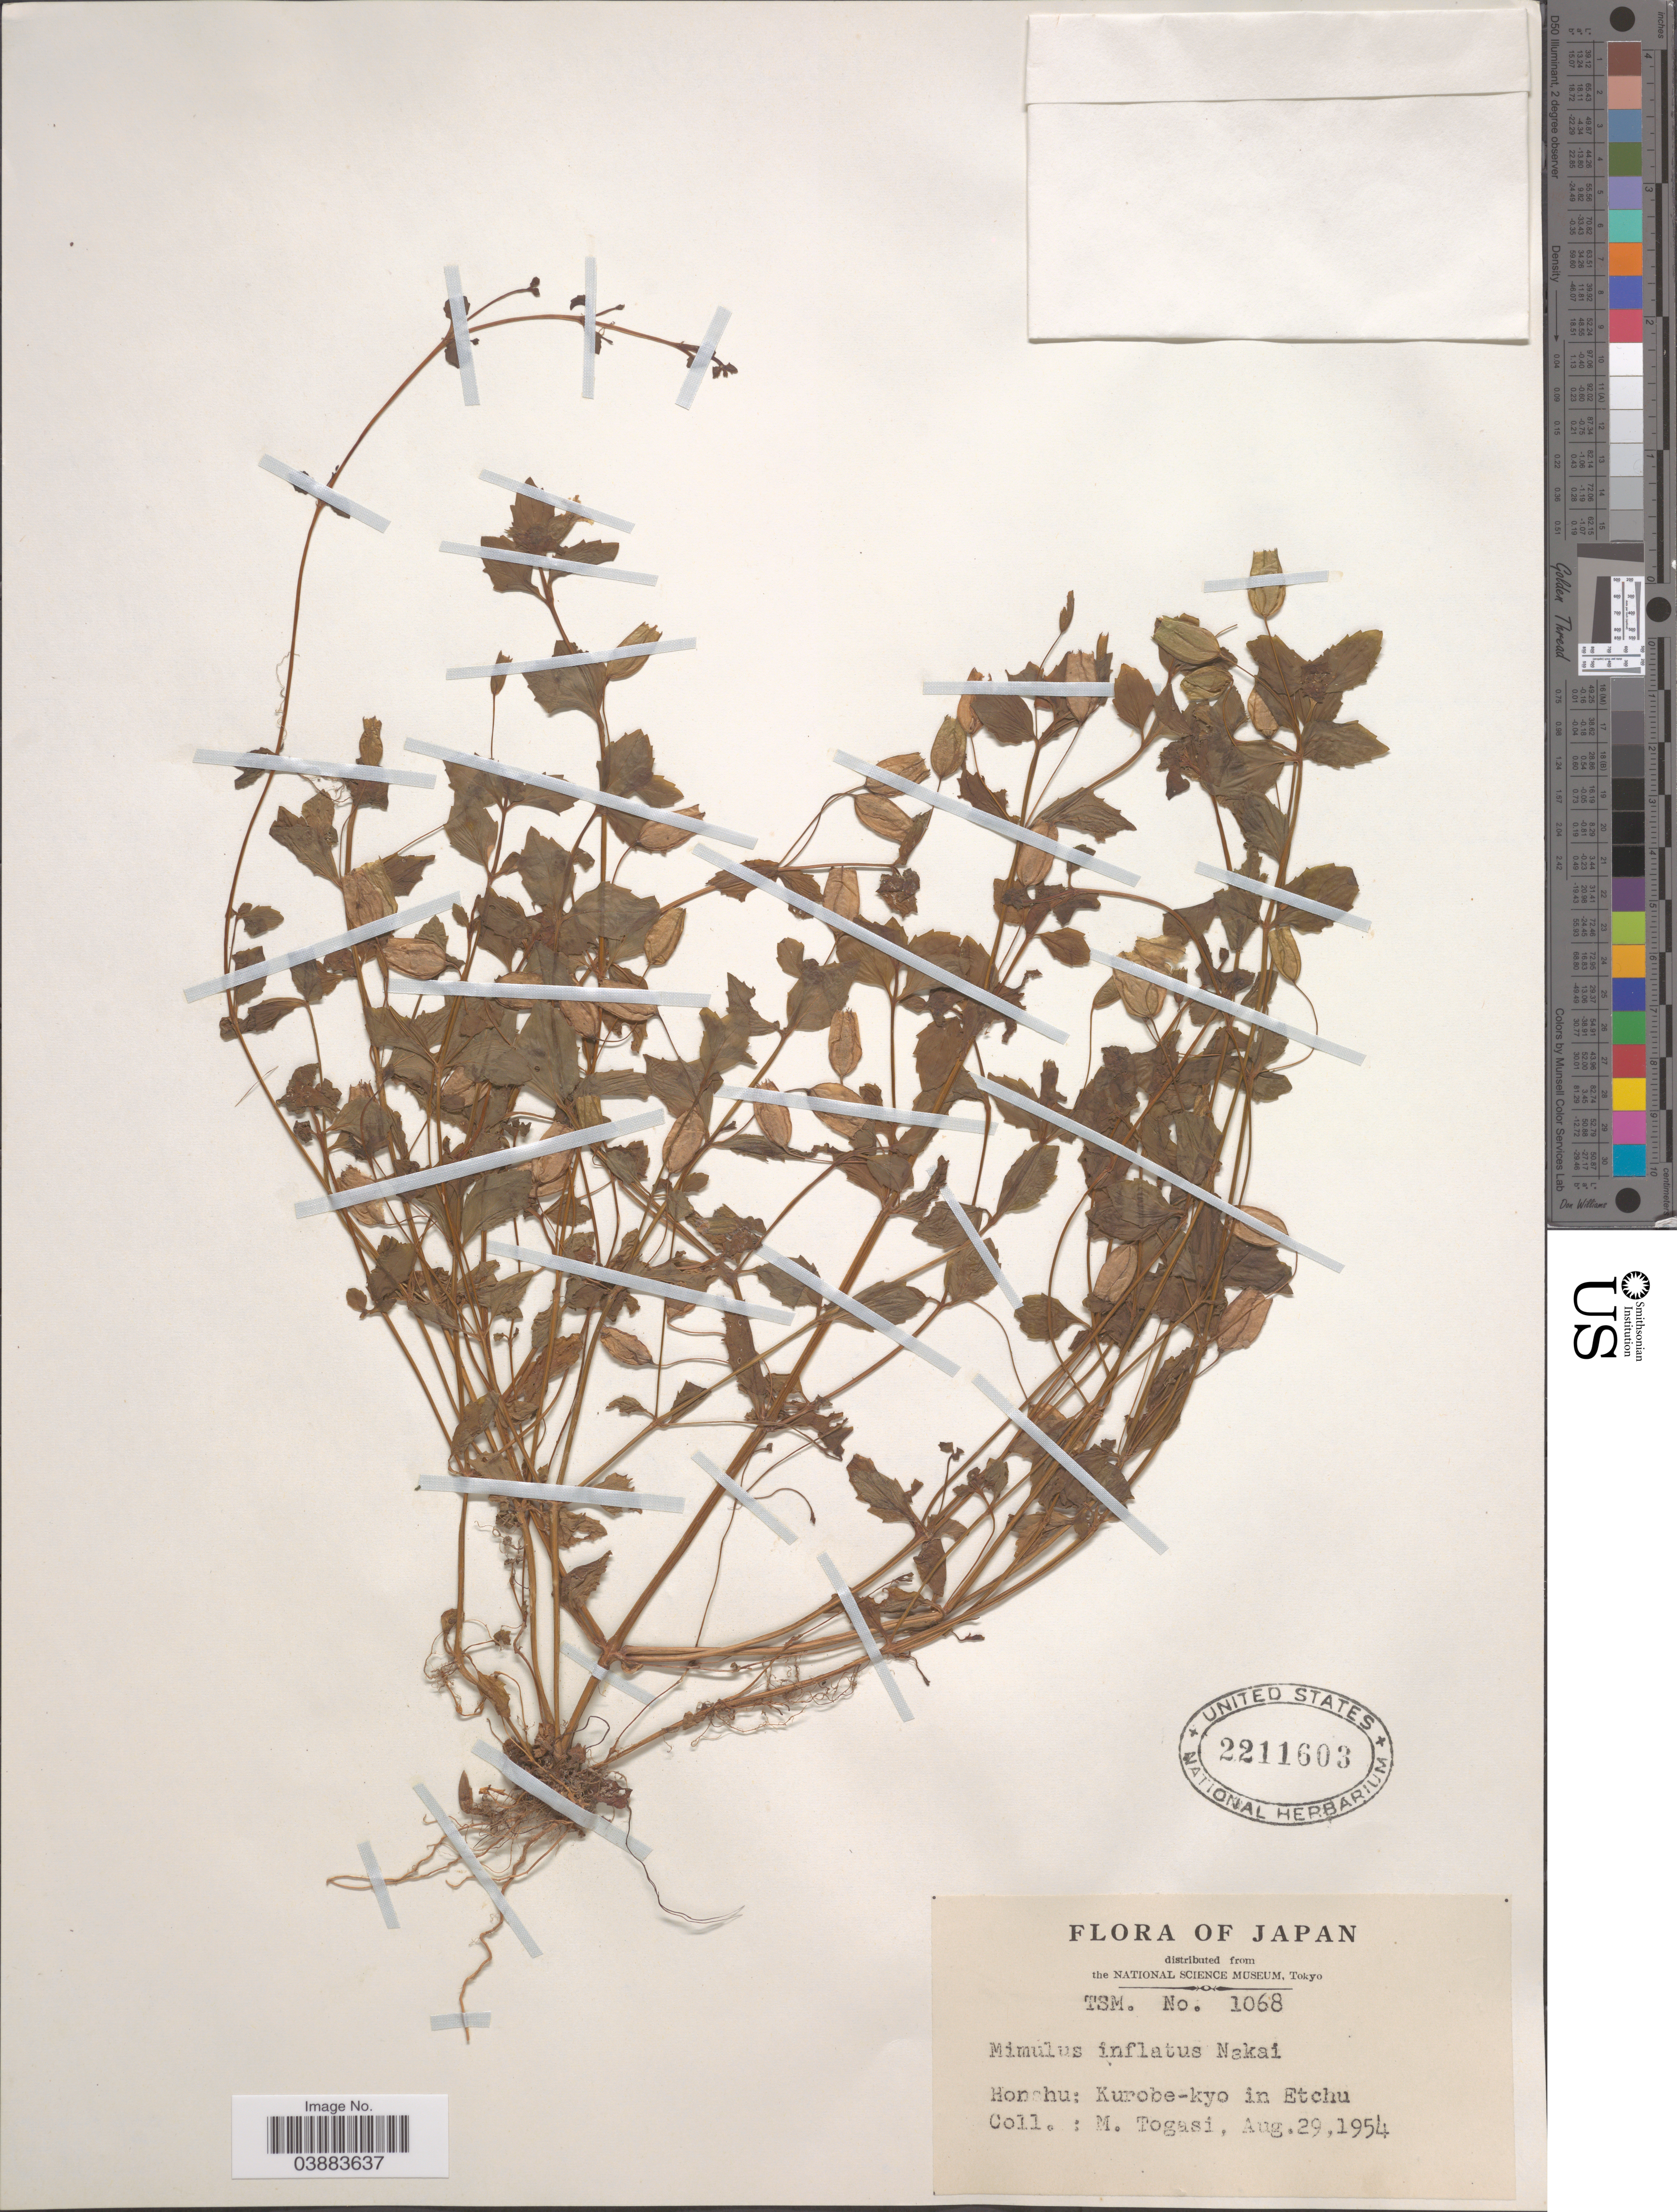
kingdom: Plantae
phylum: Tracheophyta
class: Magnoliopsida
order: Lamiales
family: Phrymaceae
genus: Mimulus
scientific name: Mimulus inflatus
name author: Nakai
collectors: M. Togasi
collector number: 1068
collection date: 1954-08-29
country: Japan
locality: Honshu: Kurobe-kyo in Etchu.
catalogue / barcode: US 2211603